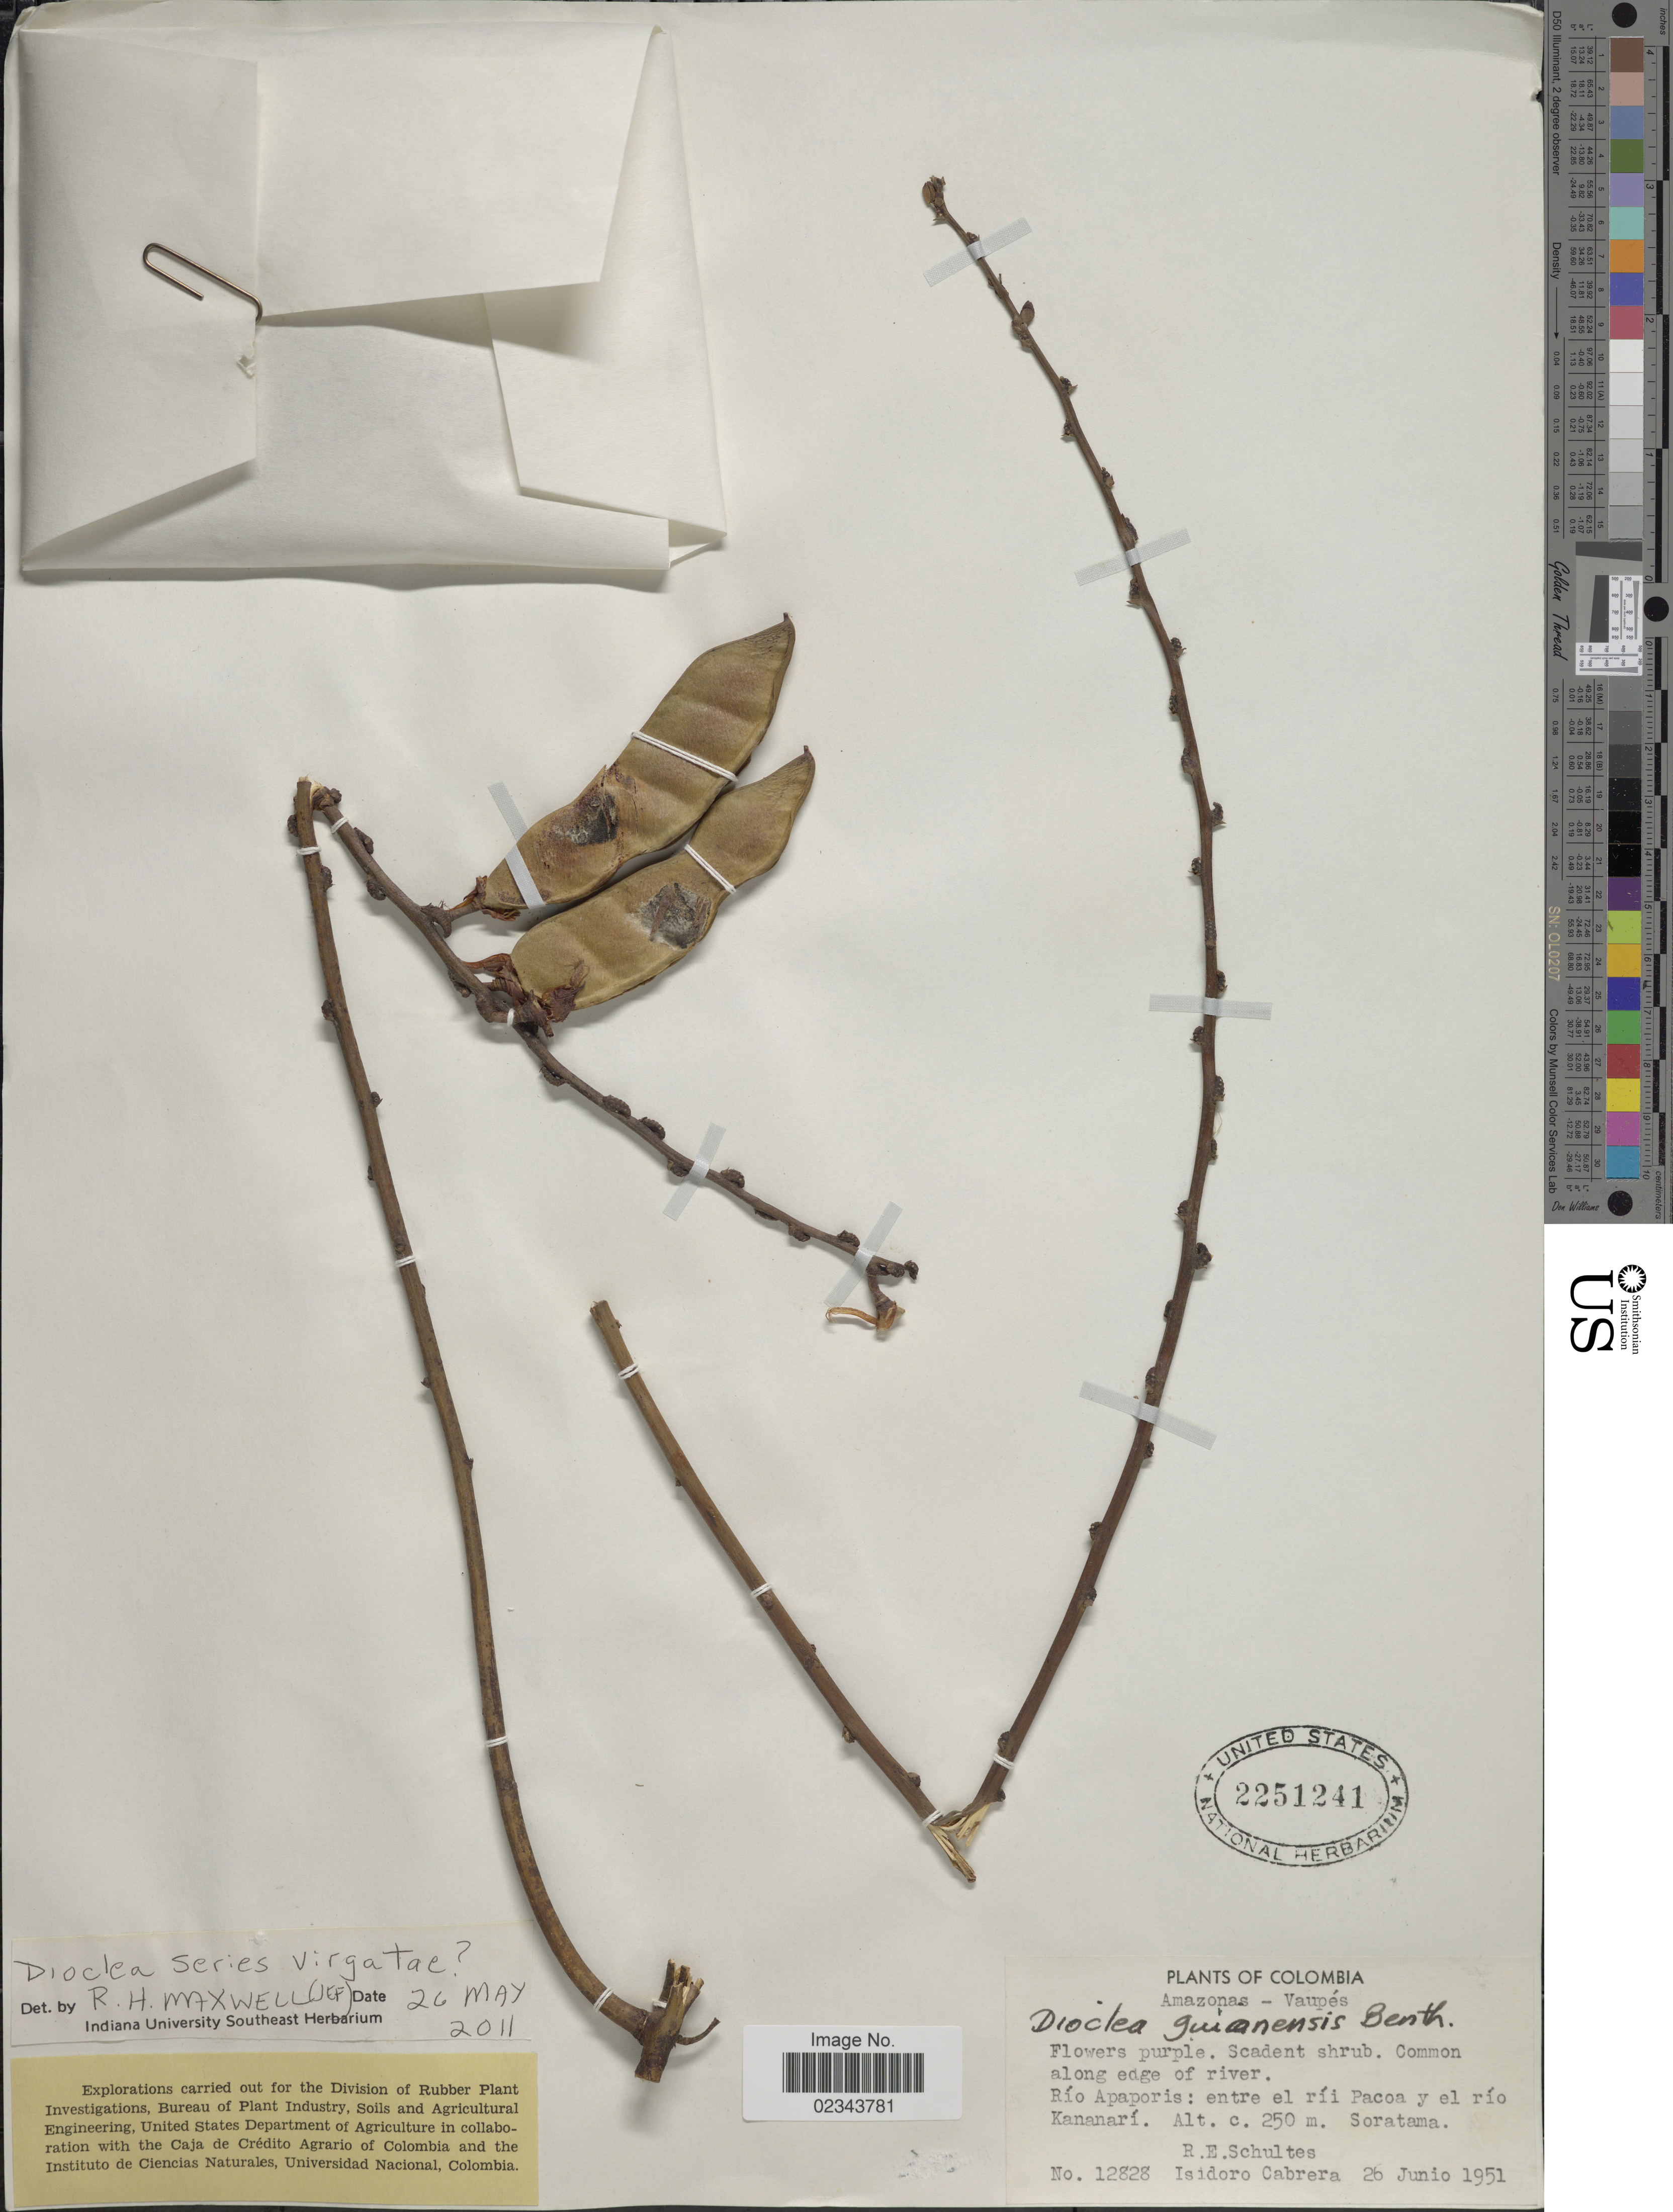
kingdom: Plantae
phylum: Tracheophyta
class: Magnoliopsida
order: Fabales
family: Fabaceae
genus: Dioclea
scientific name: Dioclea sp.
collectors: R. E. Schultes & I. Cabrera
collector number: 12828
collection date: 1951-06-26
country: Colombia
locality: Amazonas-Vaupes. Rio Apaporis: entre el rio Pacoa y el rio Kananari. Soratama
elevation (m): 250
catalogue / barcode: US 2251241